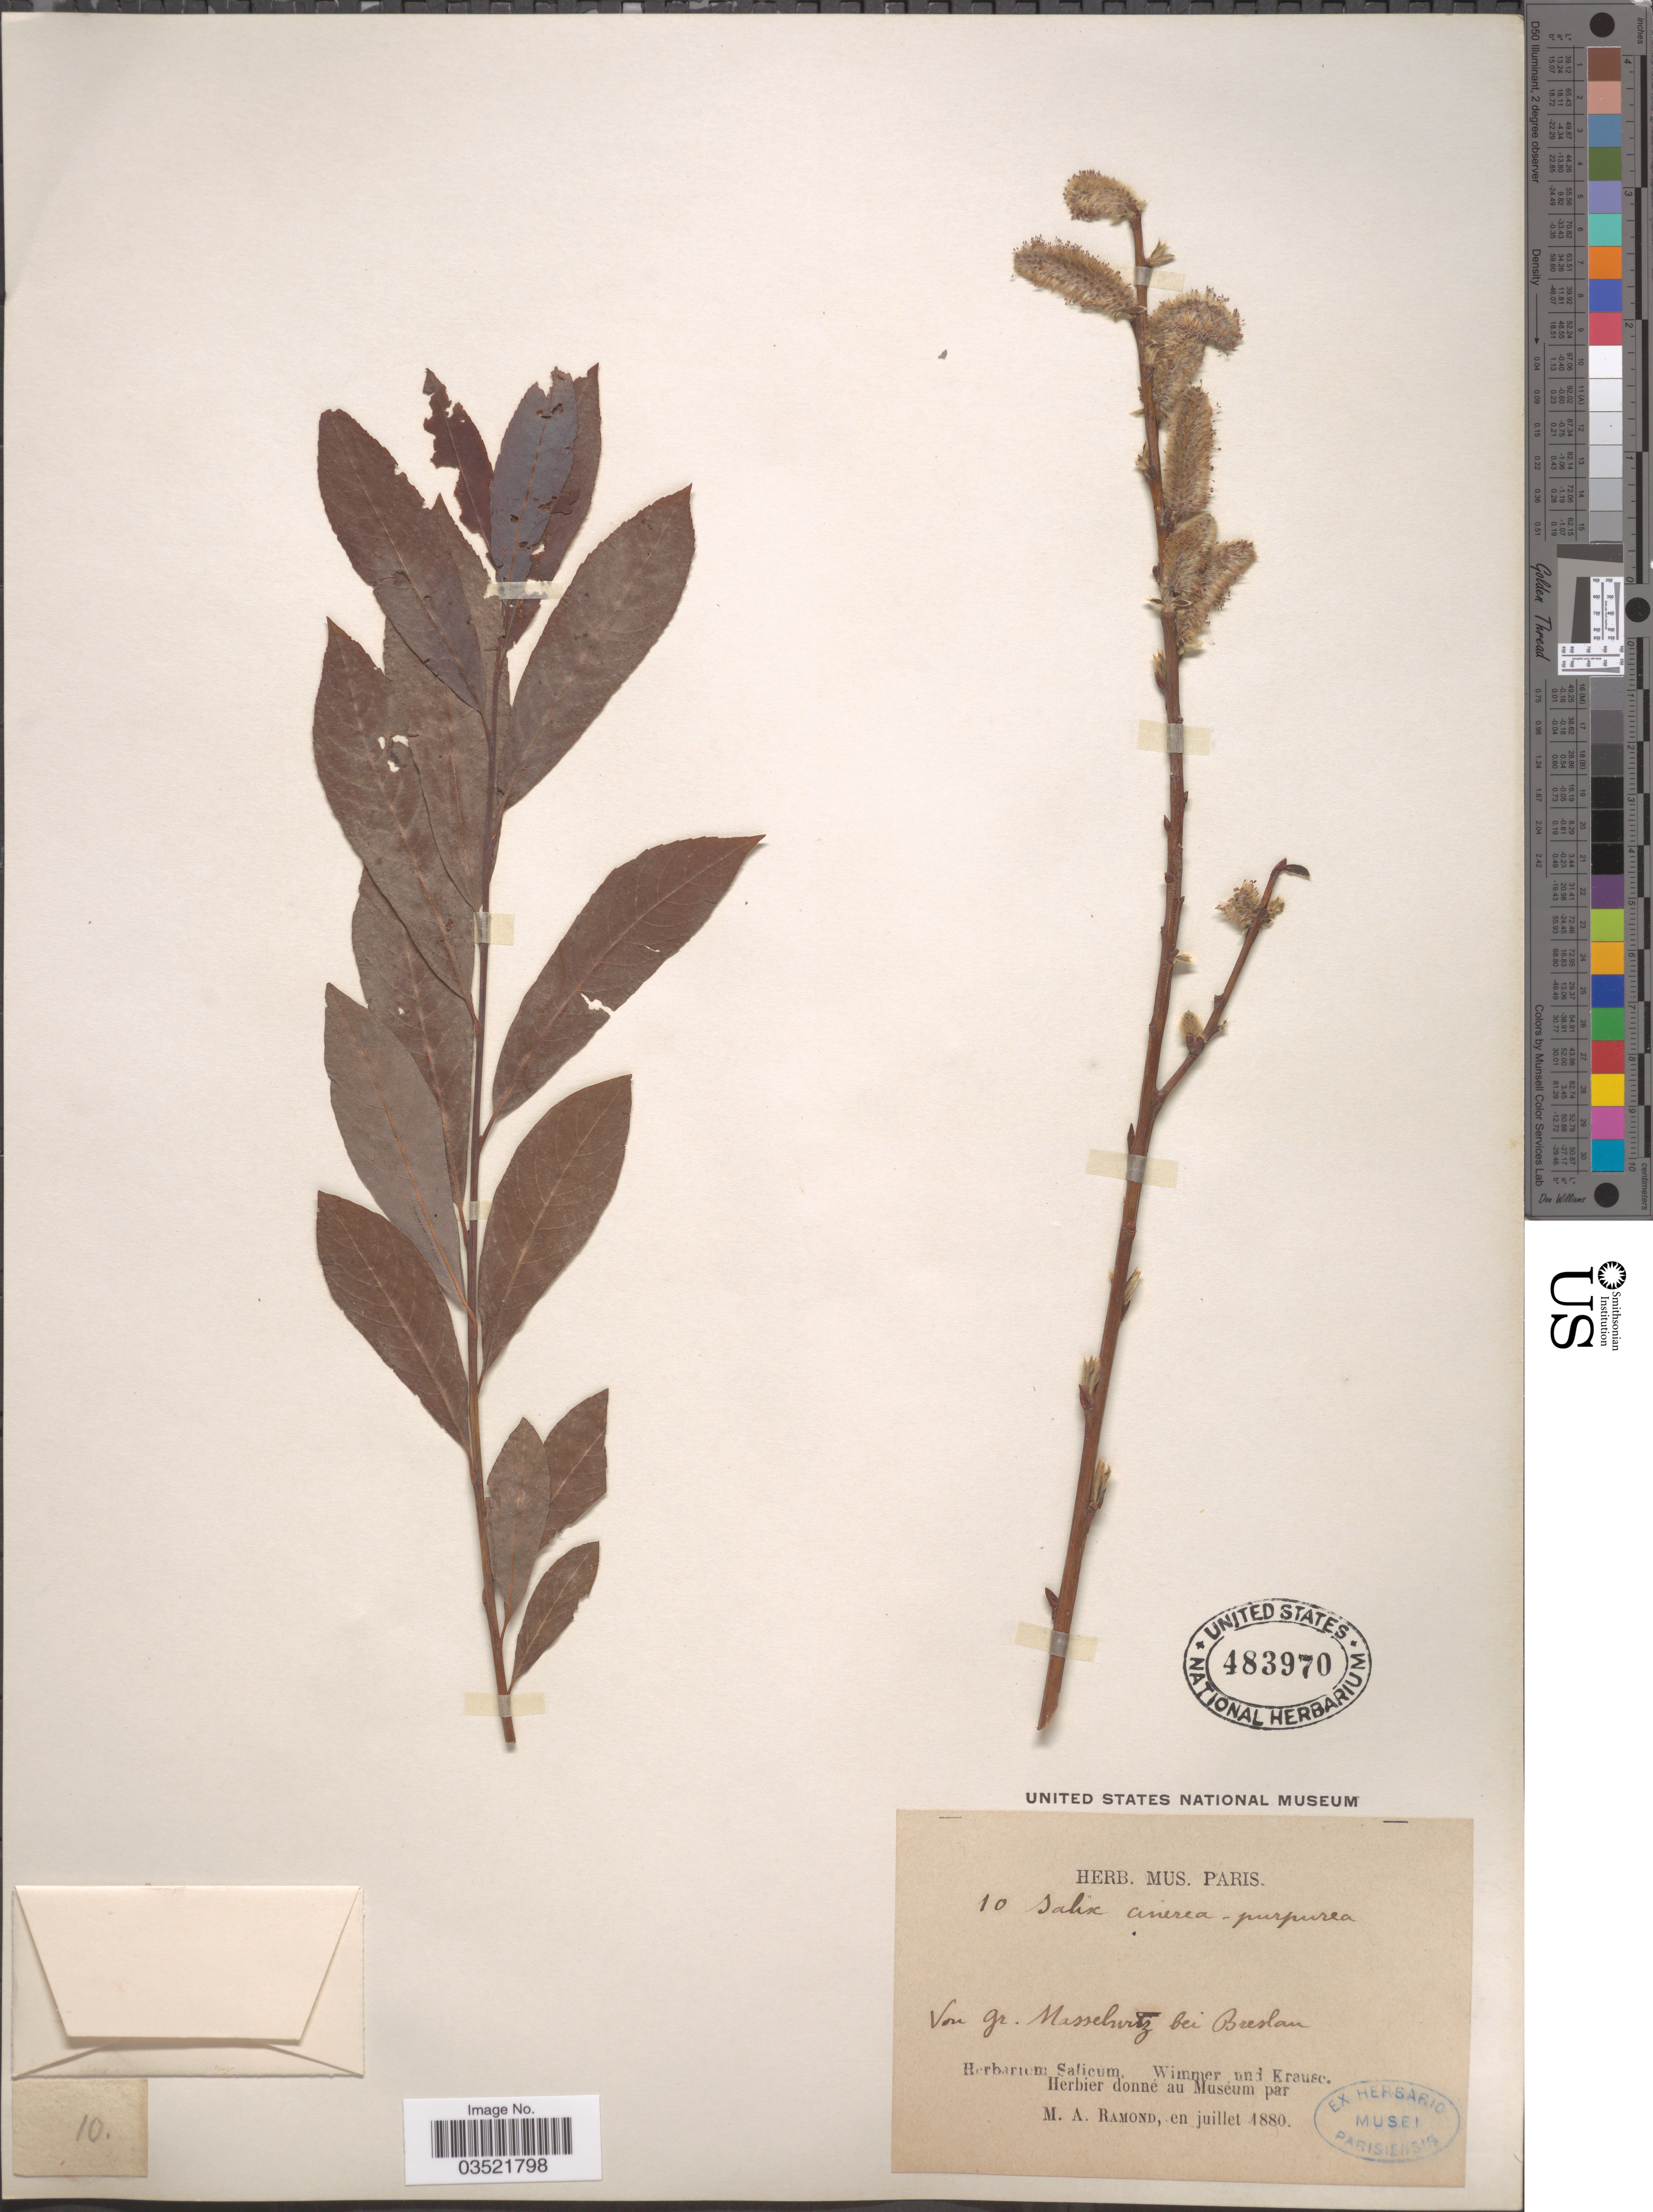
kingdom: Plantae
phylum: Tracheophyta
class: Magnoliopsida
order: Malpighiales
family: Salicaceae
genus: Salix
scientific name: Salix cinerea x S. purpurea L.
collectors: Wimmer & -- Krause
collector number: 10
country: Poland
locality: Von gr. Masselwitz bei Breslau.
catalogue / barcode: US 483970